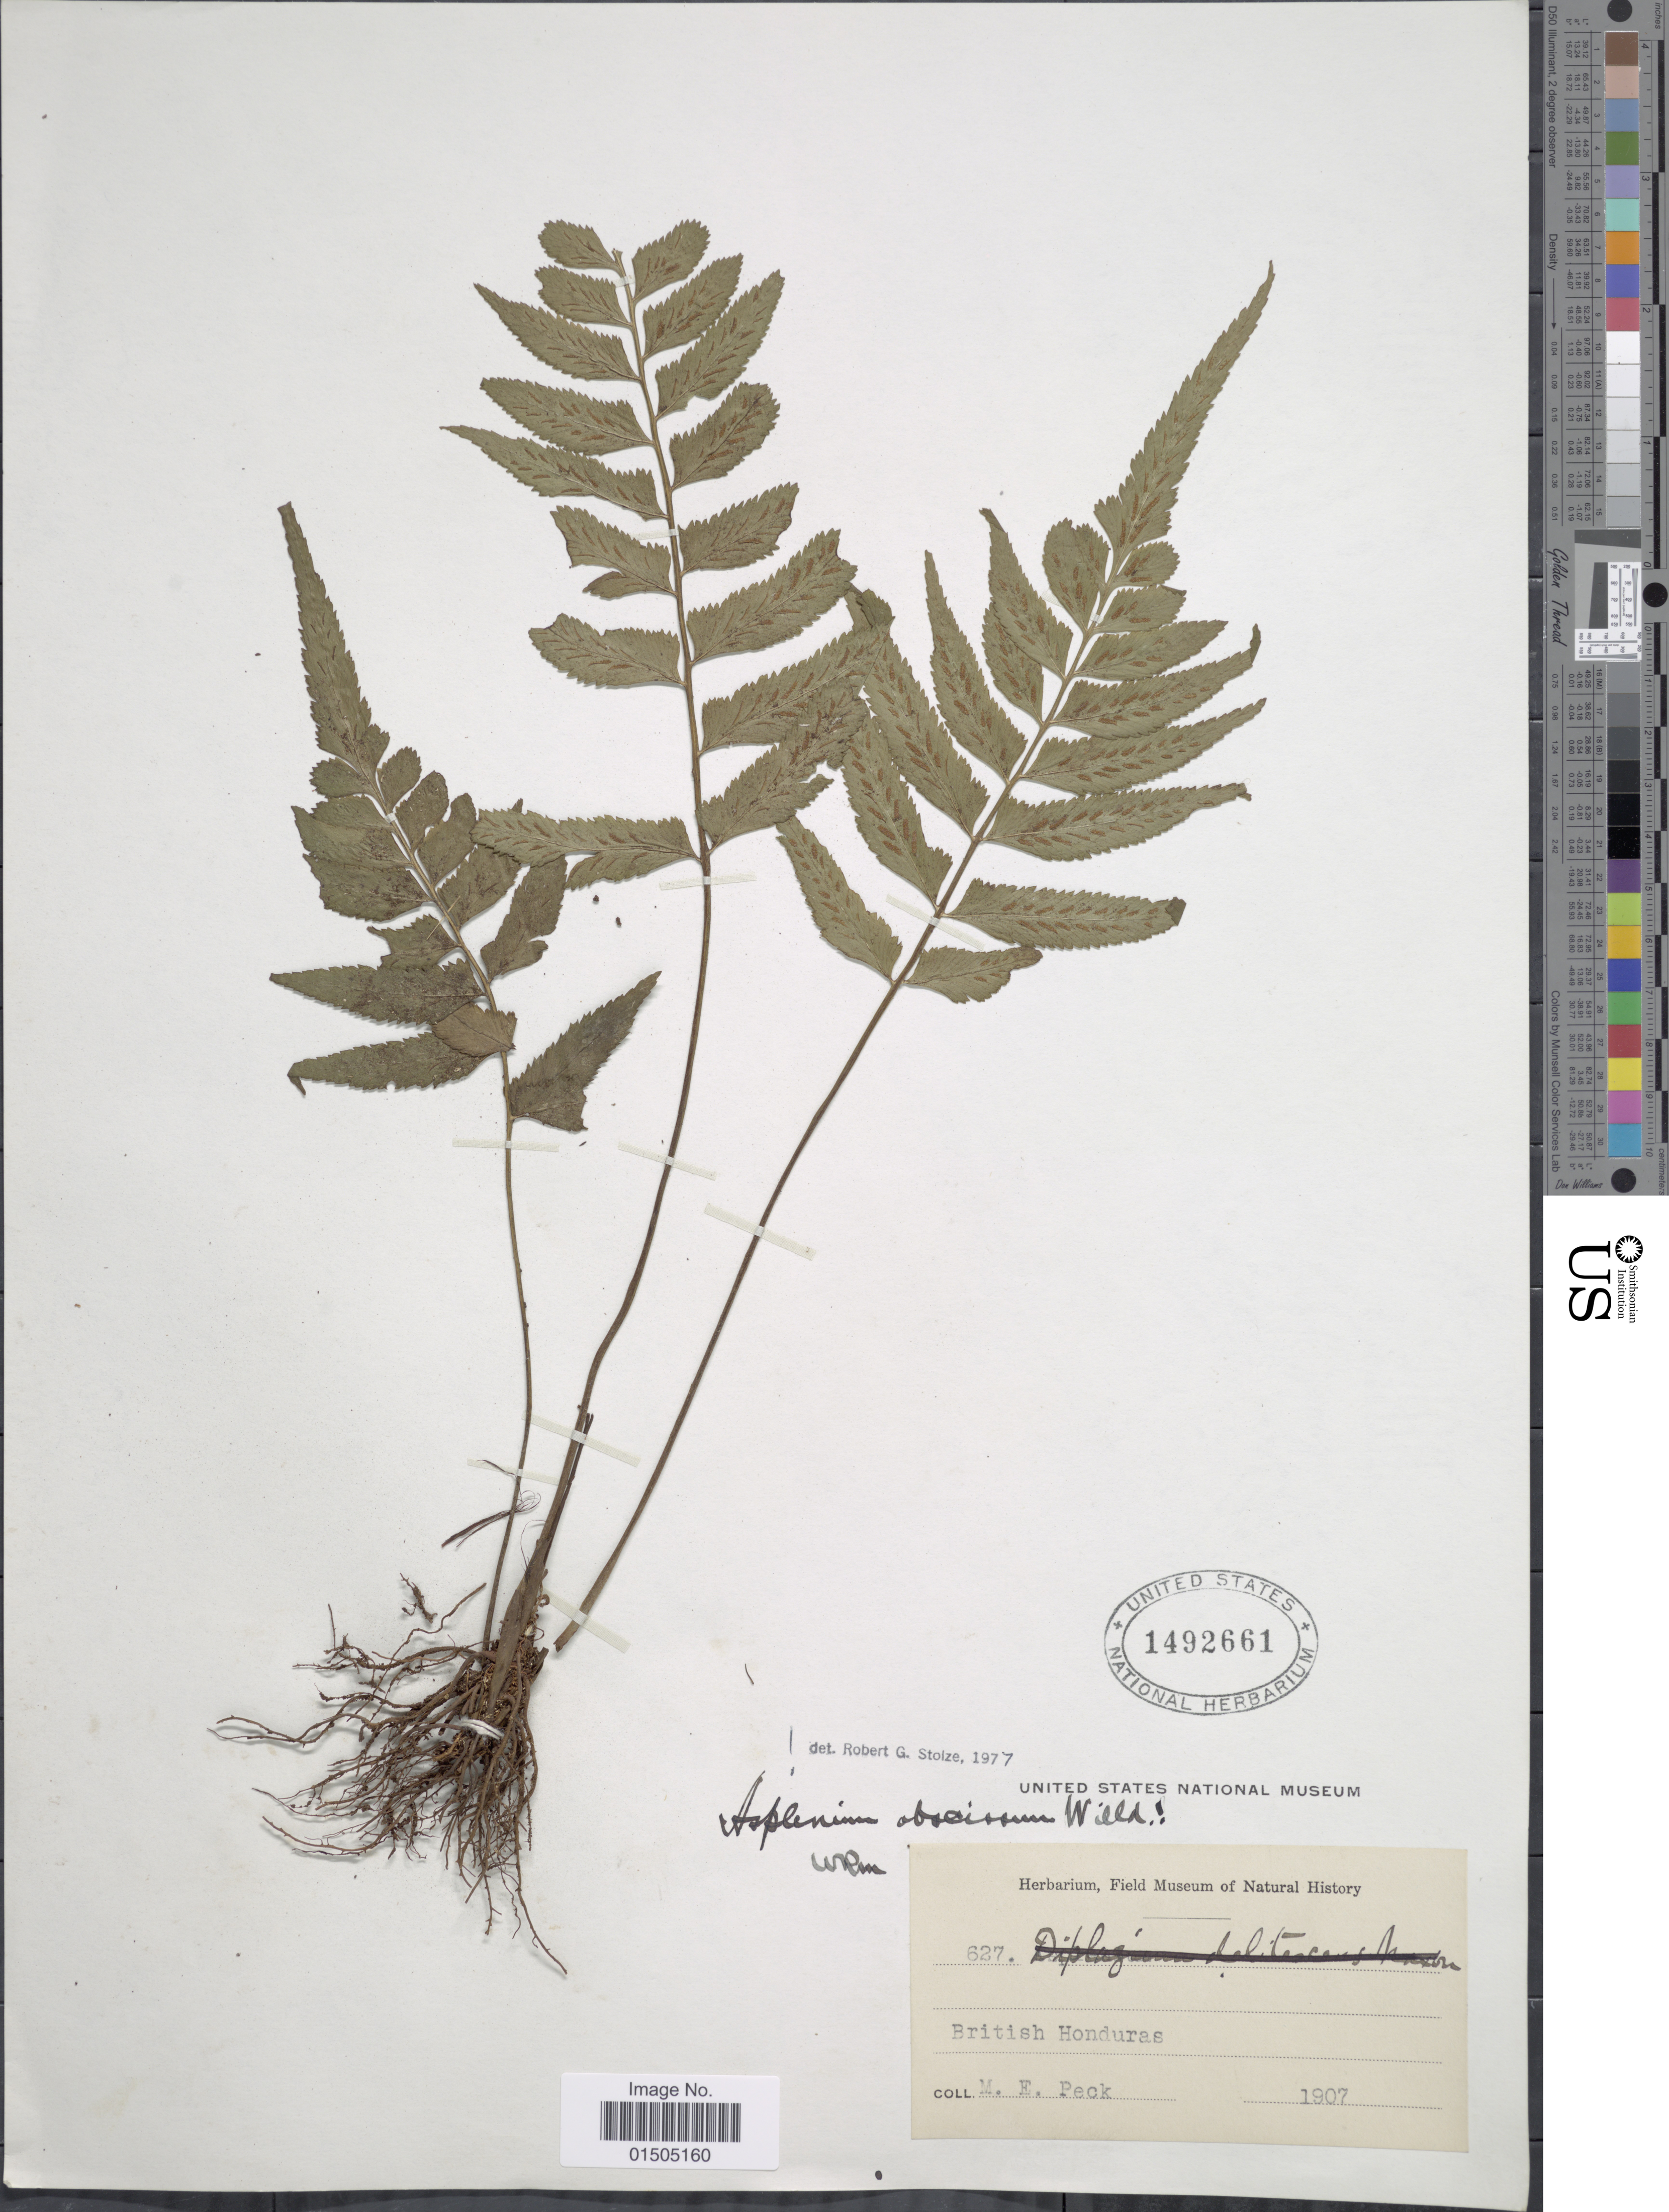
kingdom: Plantae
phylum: Tracheophyta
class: Polypodiopsida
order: Polypodiales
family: Aspleniaceae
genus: Asplenium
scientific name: Asplenium abscissum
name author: Willd.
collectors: M. E. Peck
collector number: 627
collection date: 1907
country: Belize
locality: British Honduras.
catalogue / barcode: US 1492661